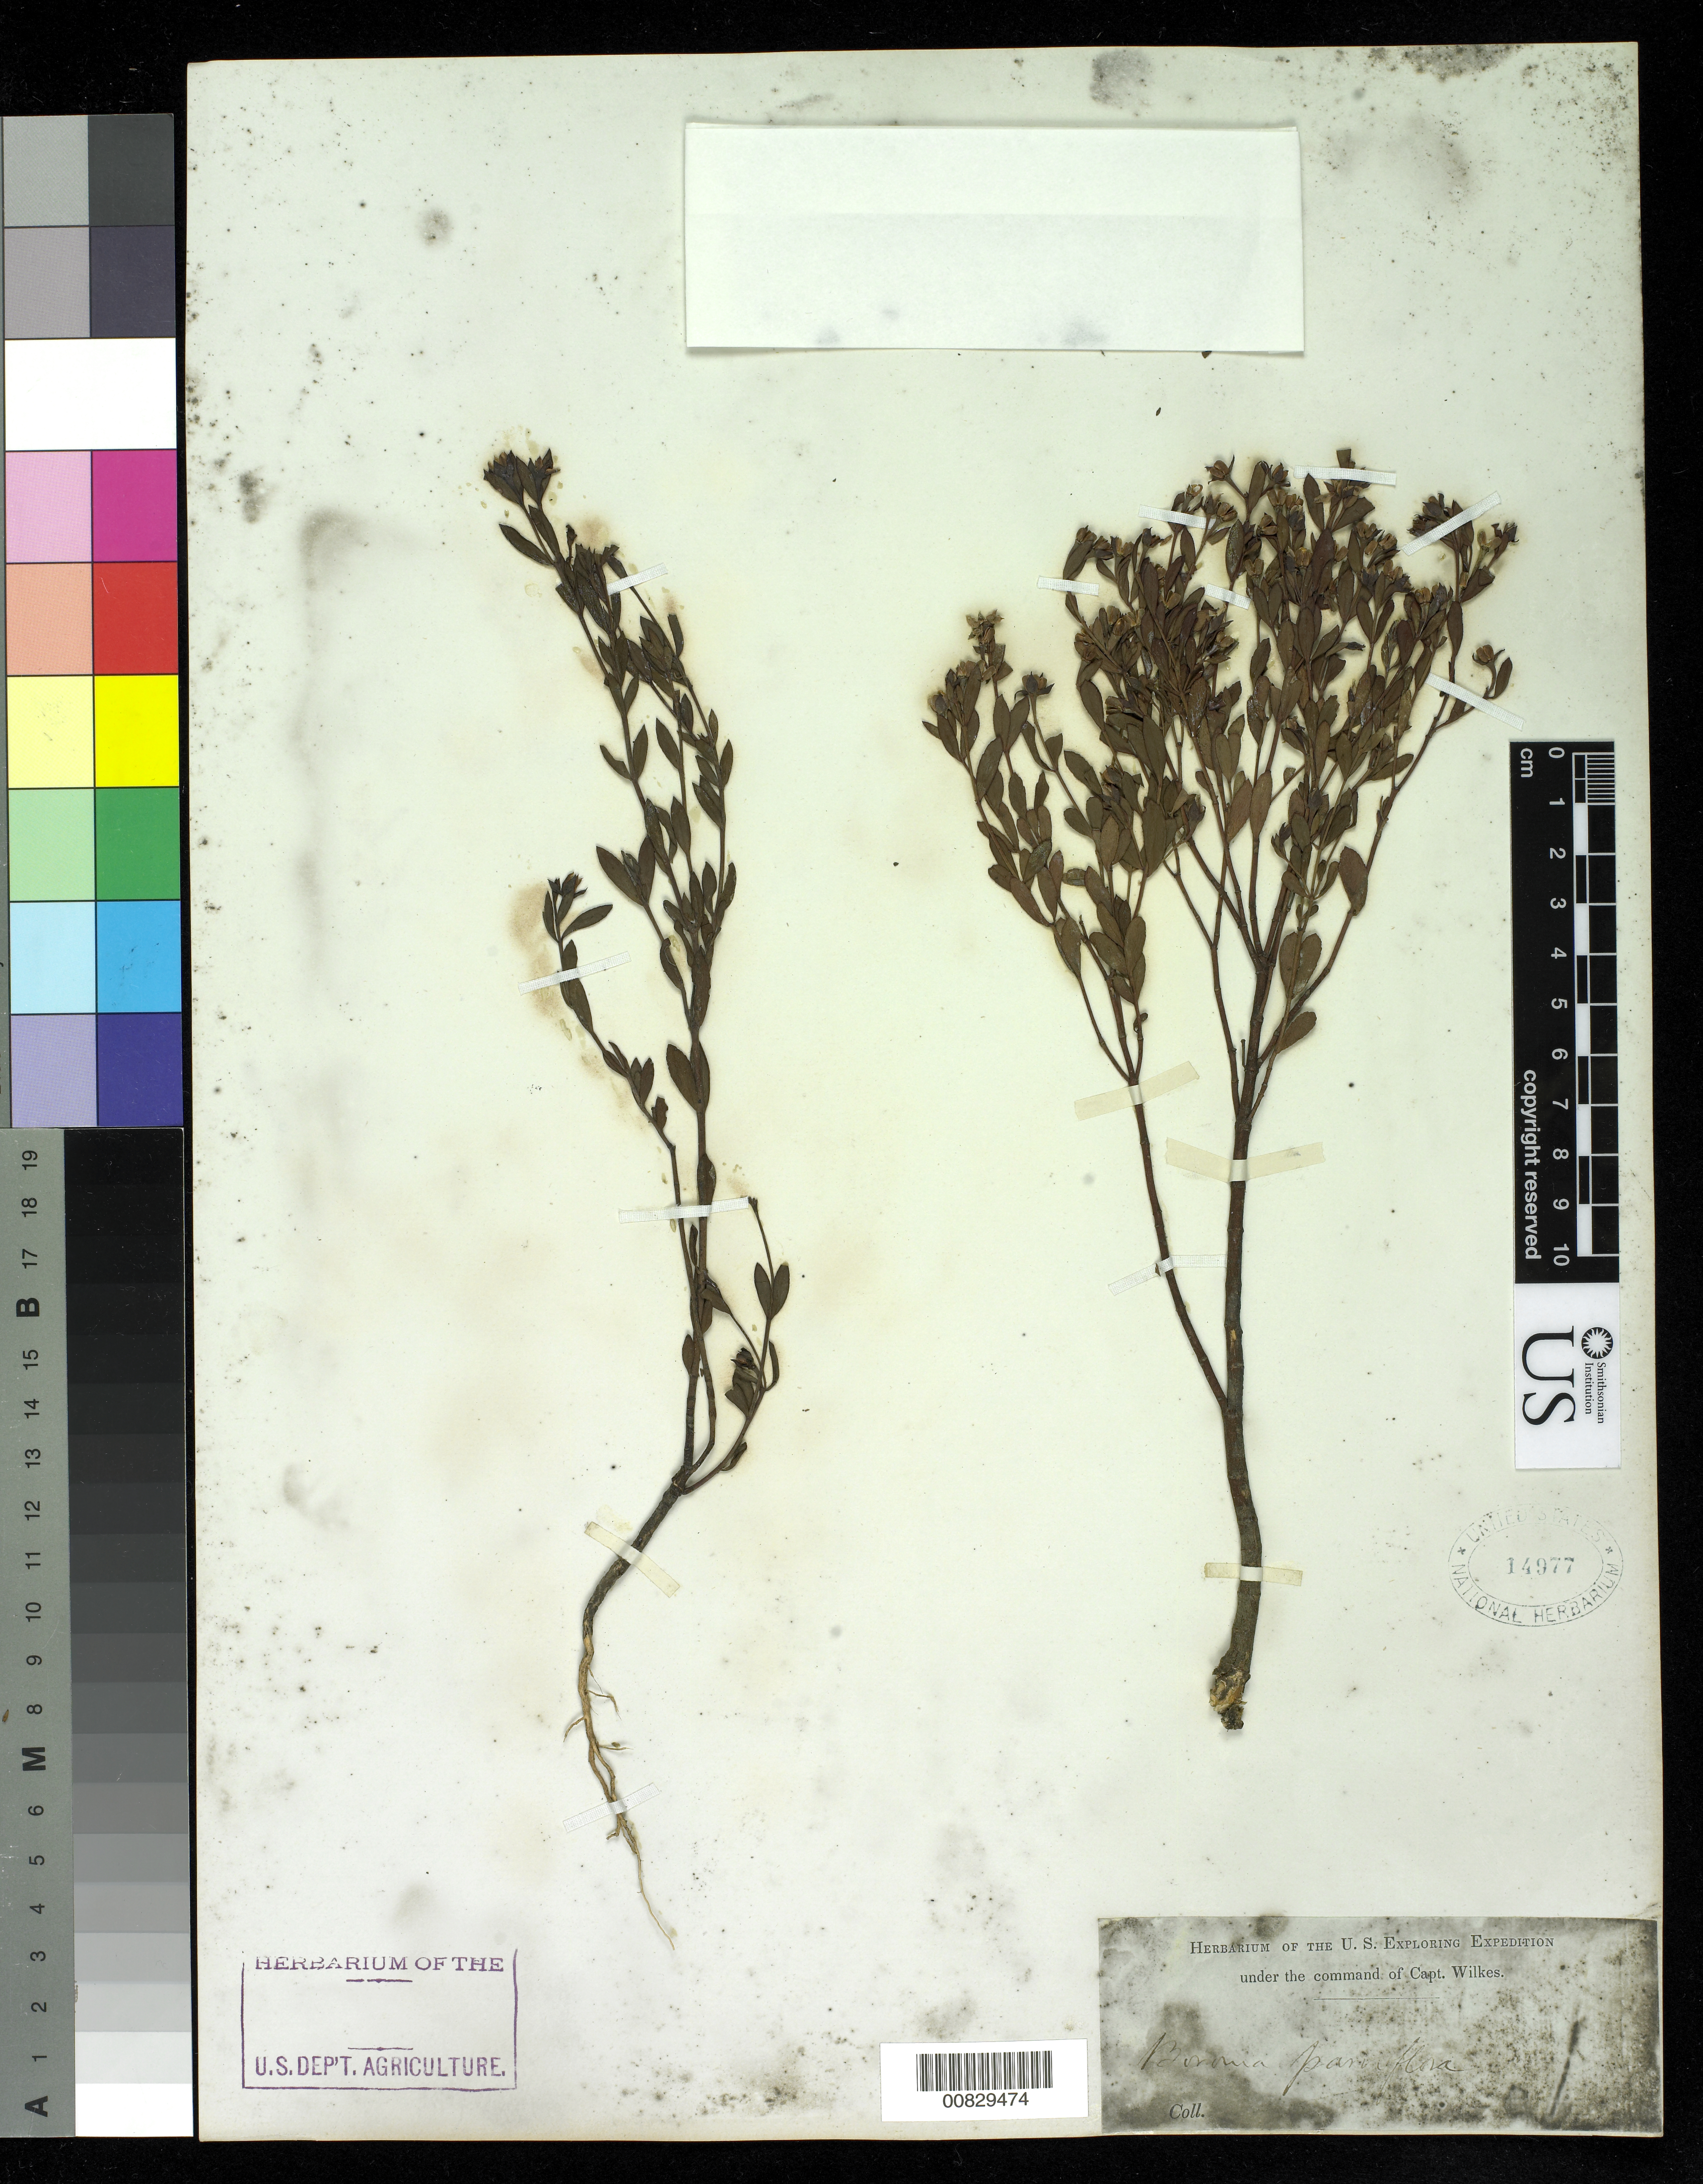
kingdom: Plantae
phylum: Tracheophyta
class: Magnoliopsida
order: Sapindales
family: Rutaceae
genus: Boronia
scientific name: Boronia parviflora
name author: Sm.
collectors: Wilkes Explor. Exped.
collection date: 1838/1842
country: Australia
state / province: New South Wales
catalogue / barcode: US 14997